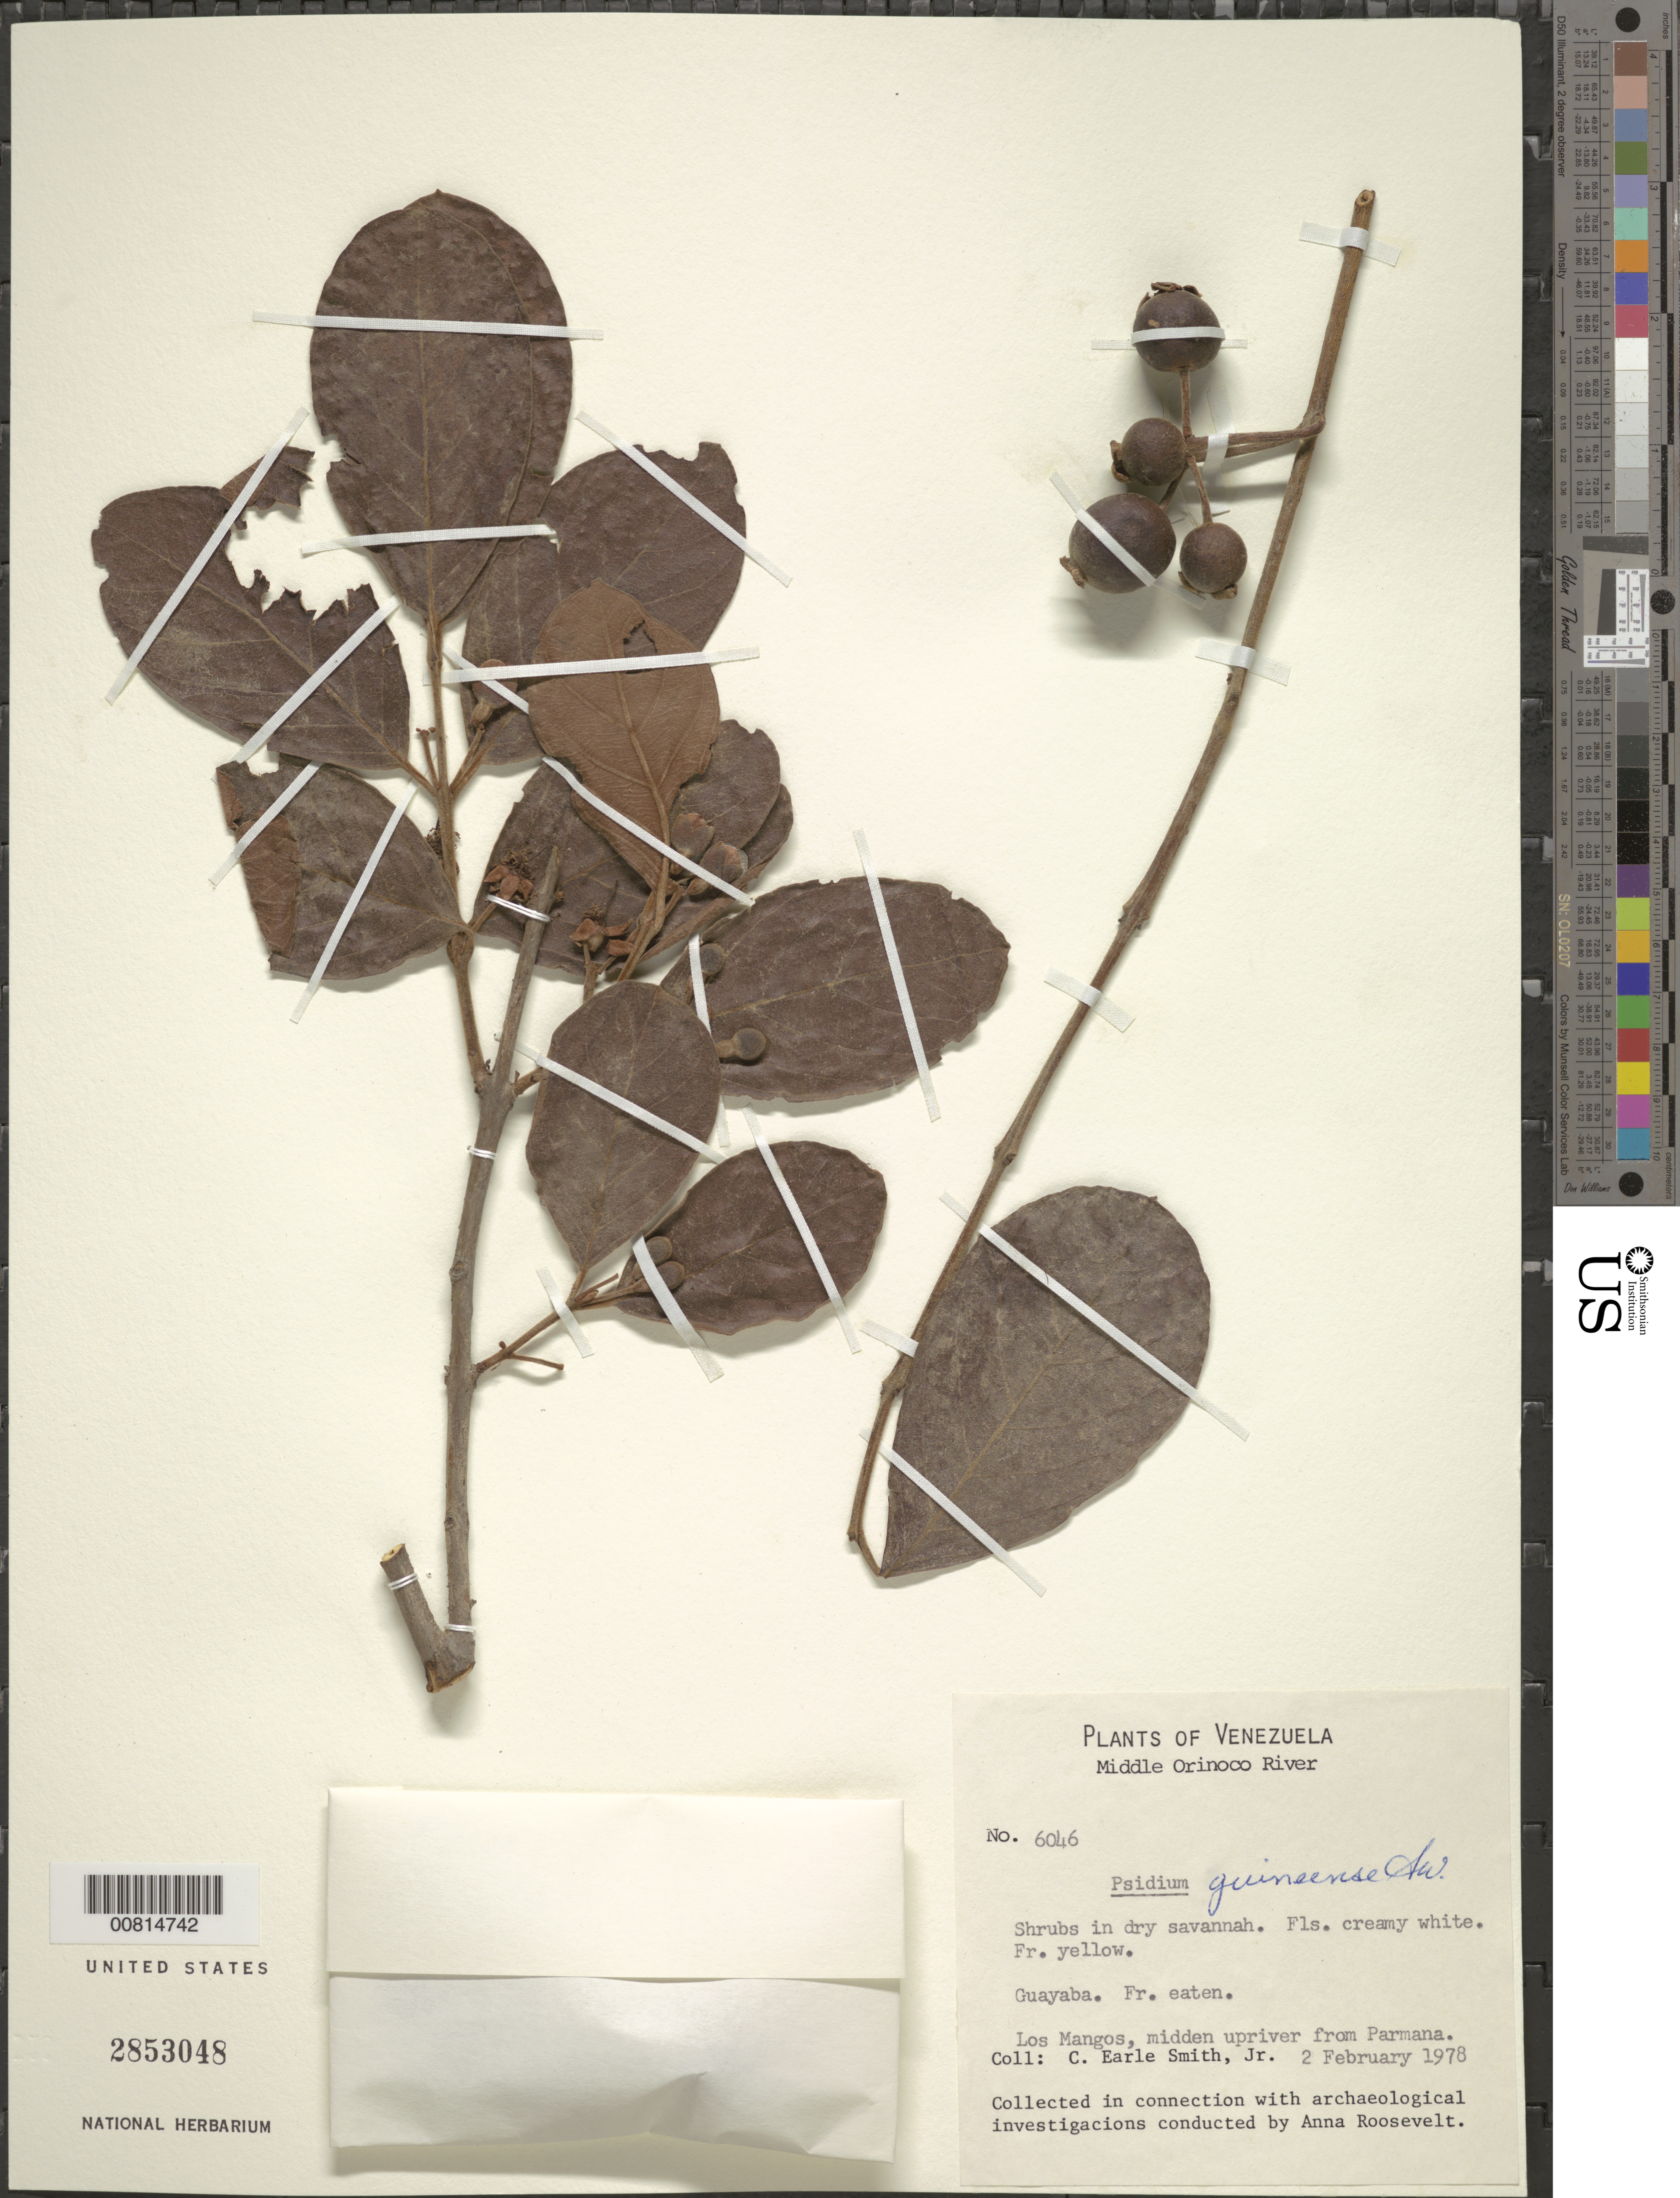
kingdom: Plantae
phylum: Tracheophyta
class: Magnoliopsida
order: Myrtales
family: Myrtaceae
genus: Psidium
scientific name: Psidium guineense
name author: Sw.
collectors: C. E. Smith Jr.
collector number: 6046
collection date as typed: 2-Feb-78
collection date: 1978-02-02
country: Venezuela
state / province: Bolívar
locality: Middle Orinoco River, Los Mangos, upriver from Parmana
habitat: Dry savannas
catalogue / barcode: US 2853048